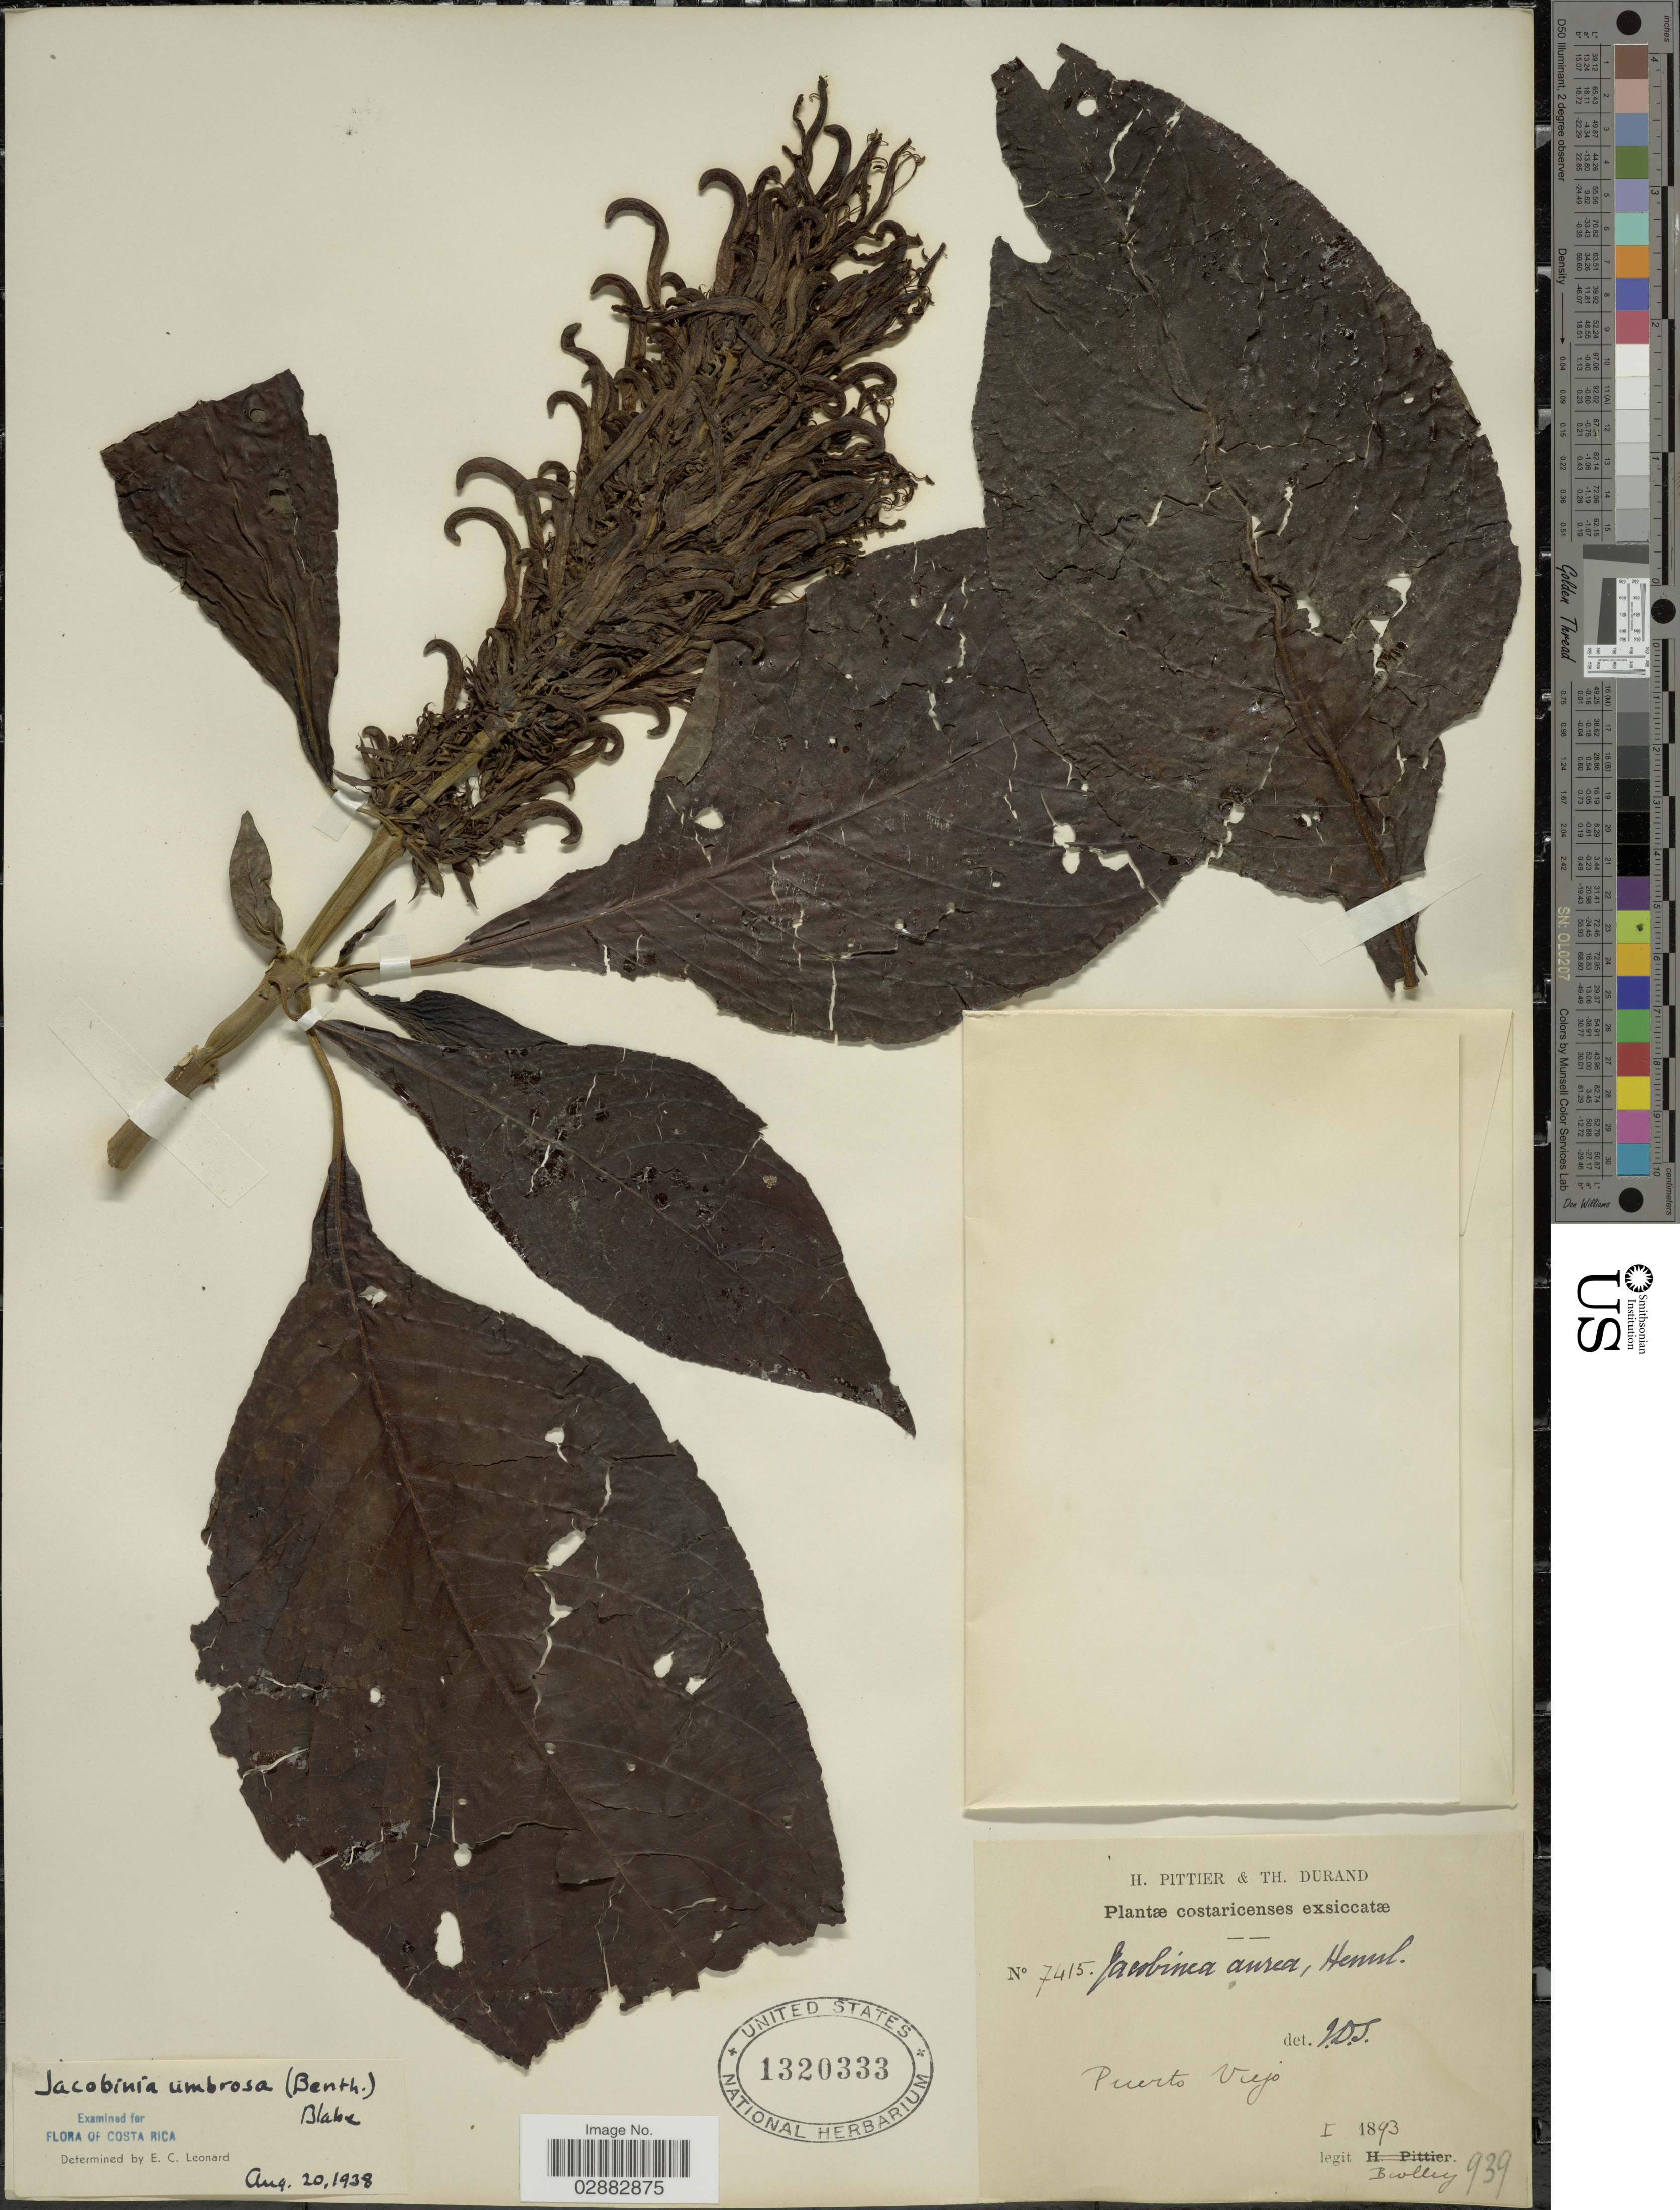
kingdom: Plantae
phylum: Tracheophyta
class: Magnoliopsida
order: Lamiales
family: Acanthaceae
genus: Jacobinia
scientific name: Jacobinia umbrosa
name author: (Benth.) S.F. Blake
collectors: Biolley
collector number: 7415/939?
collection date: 1893-01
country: Costa Rica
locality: Puerto Viejo.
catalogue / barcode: US 1320333